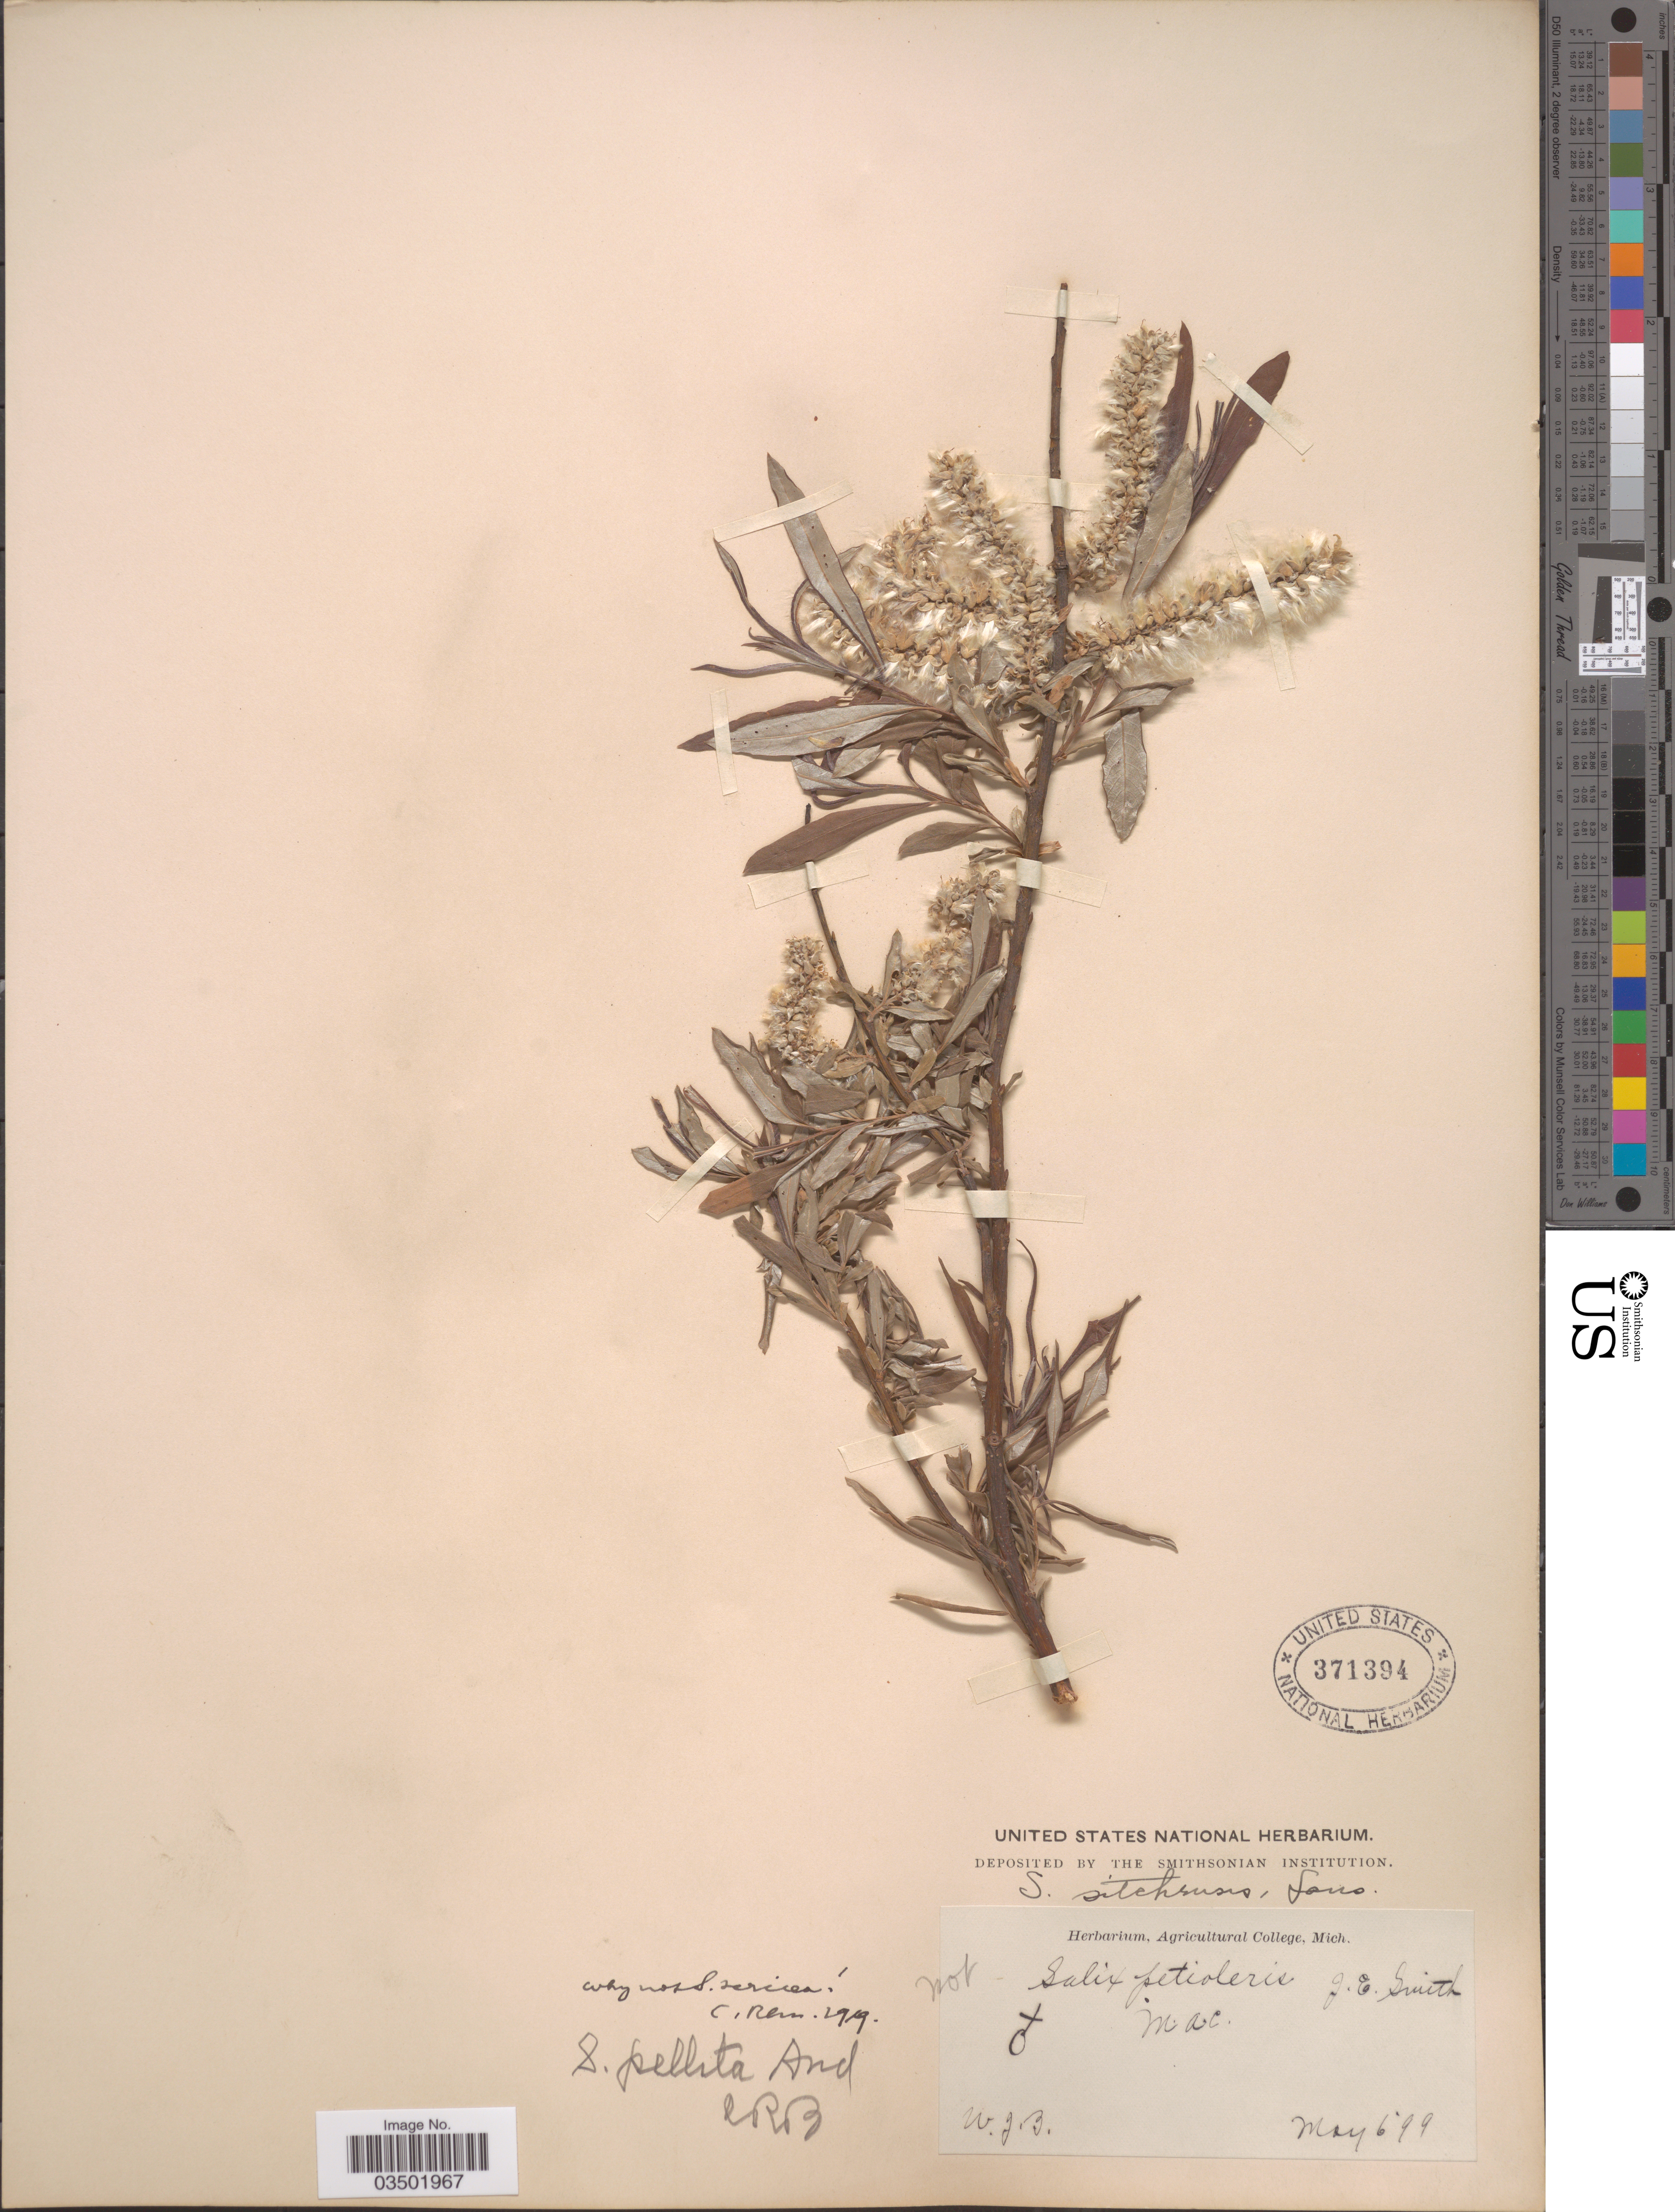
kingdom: Plantae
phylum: Tracheophyta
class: Magnoliopsida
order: Malpighiales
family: Salicaceae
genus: Salix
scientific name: Salix pellita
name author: (Andersson) Bebb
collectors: W.J.B.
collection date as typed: Transcribed d/m/y: 6/5/99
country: United States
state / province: Michigan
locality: M.A.C.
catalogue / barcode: US 371394